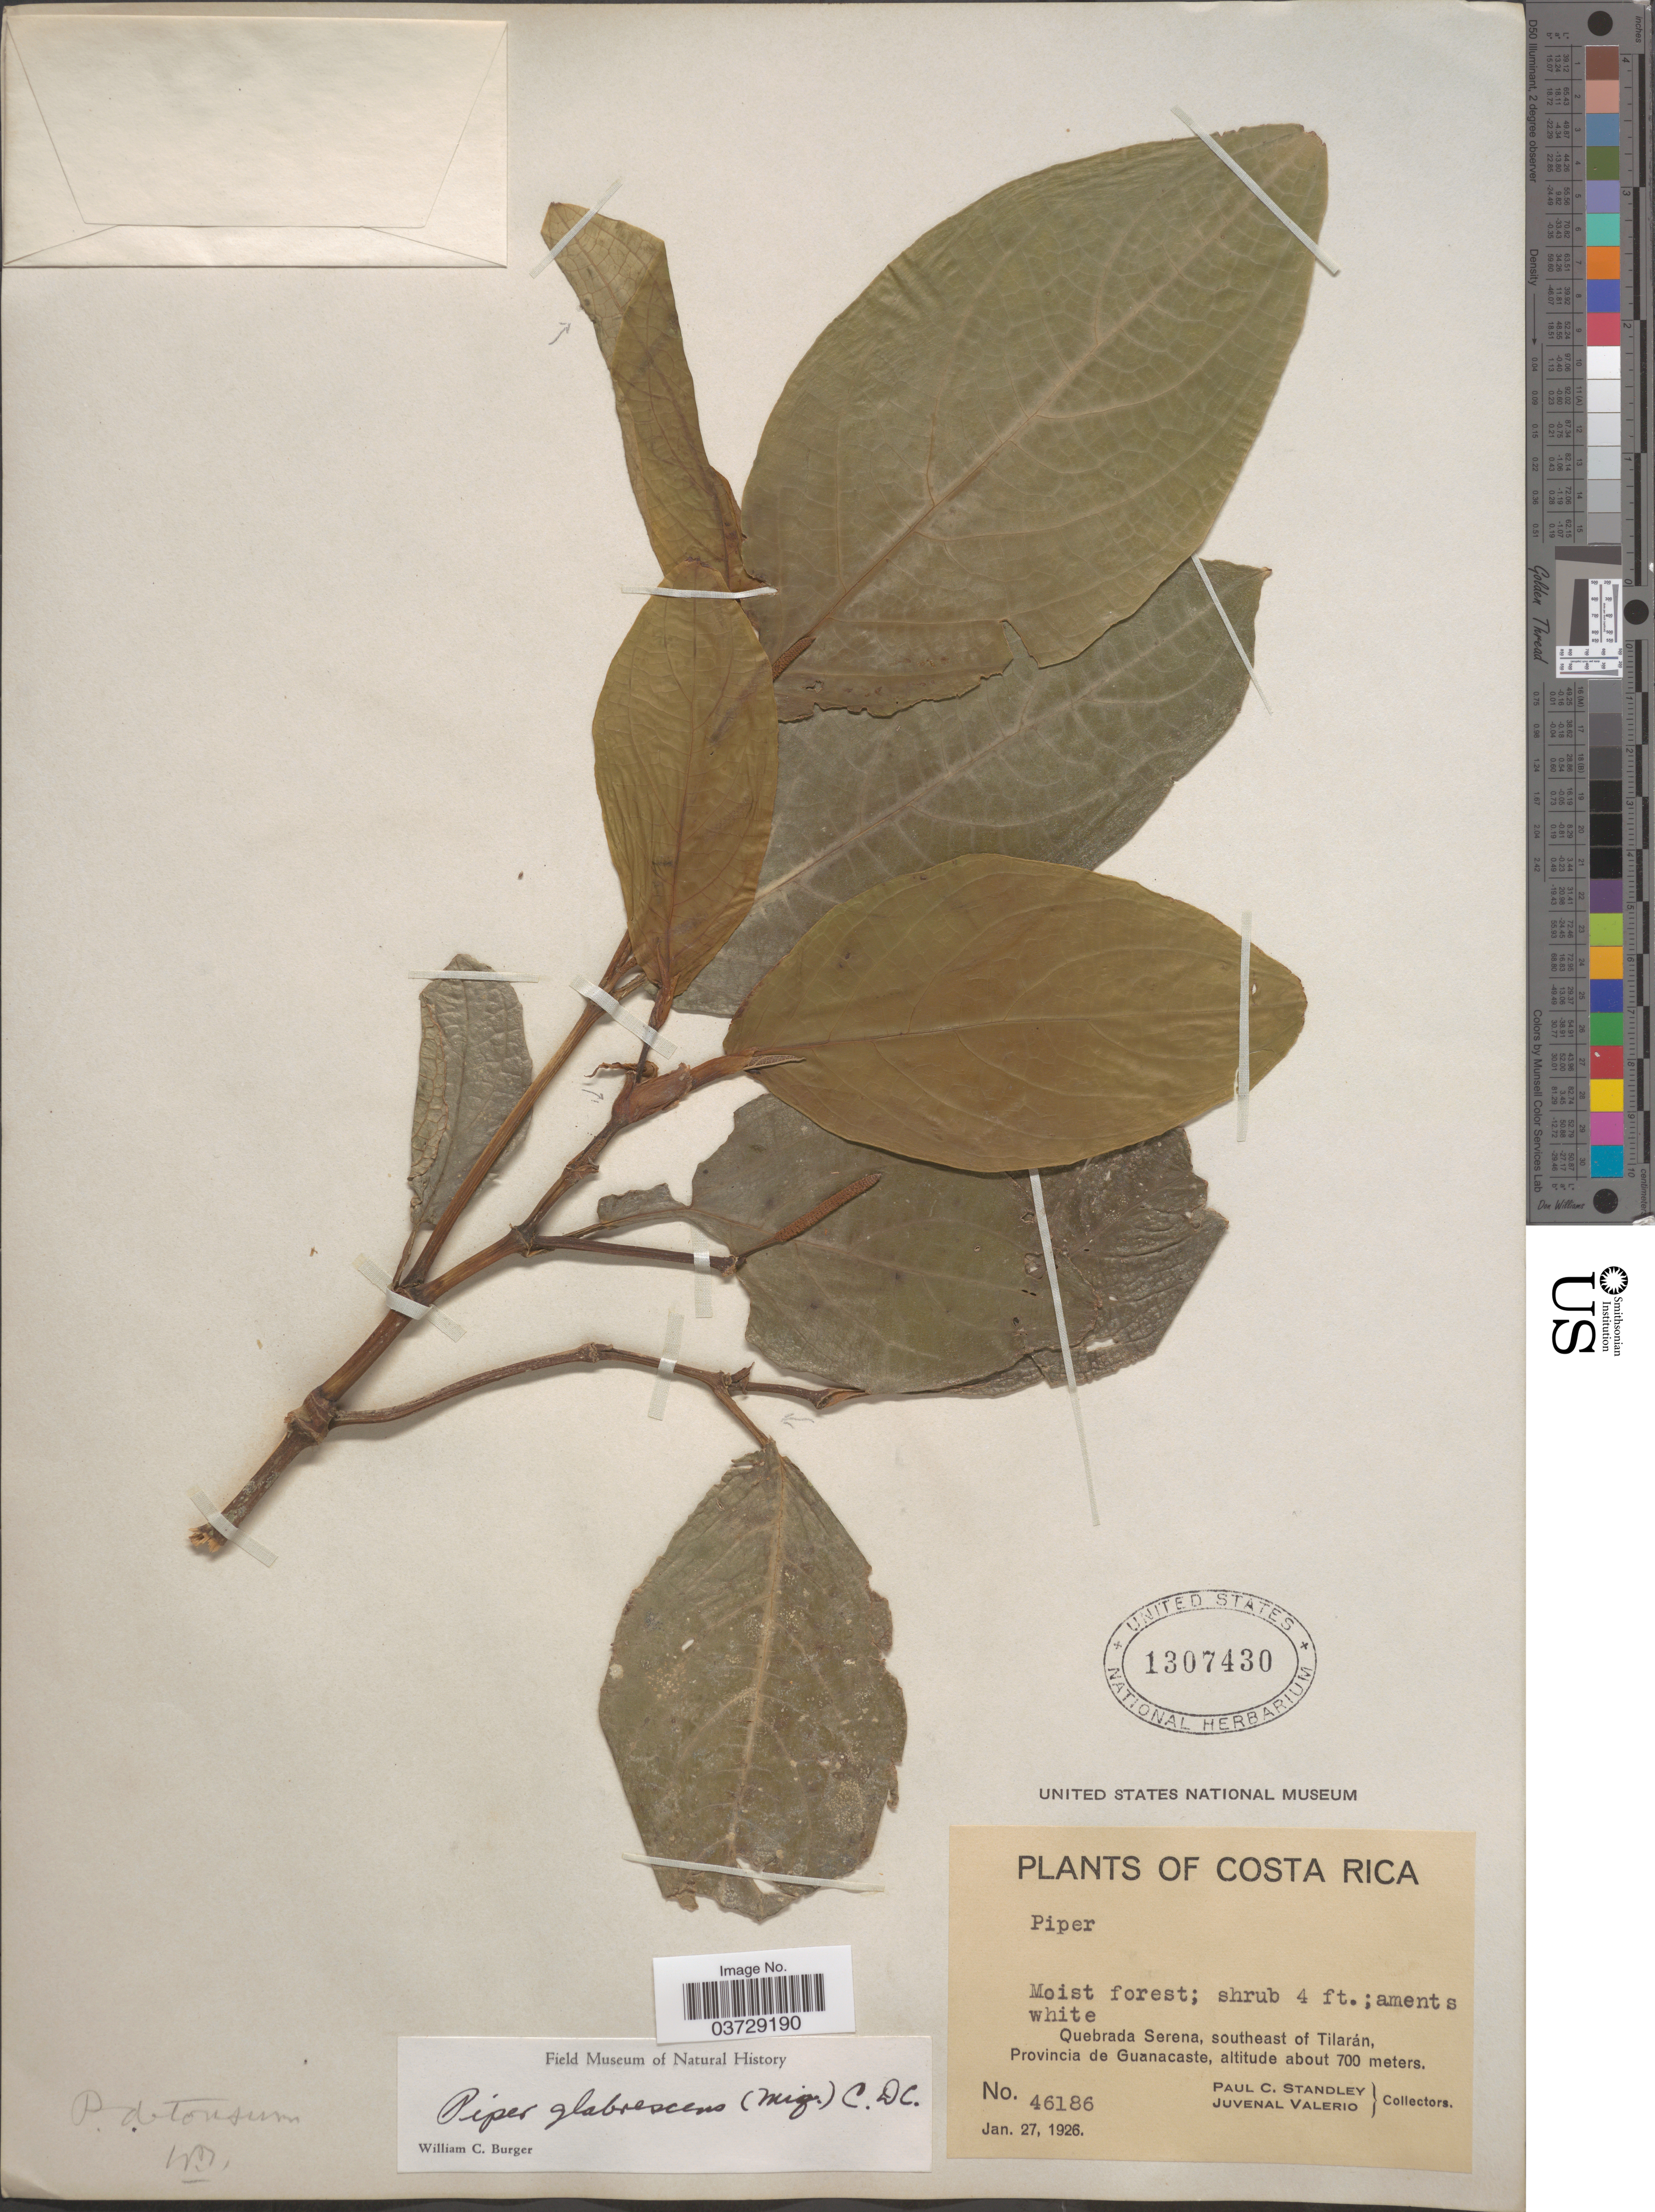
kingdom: Plantae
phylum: Tracheophyta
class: Magnoliopsida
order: Piperales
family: Piperaceae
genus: Piper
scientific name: Piper glabrescens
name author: (Miq.) C. DC.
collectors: P. C. Standley & J. Valerio R.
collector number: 46186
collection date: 1926-01-27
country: Costa Rica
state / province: Guanacaste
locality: Quebrada Serena, southeast of Tilarán.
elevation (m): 700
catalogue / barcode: US 1307430